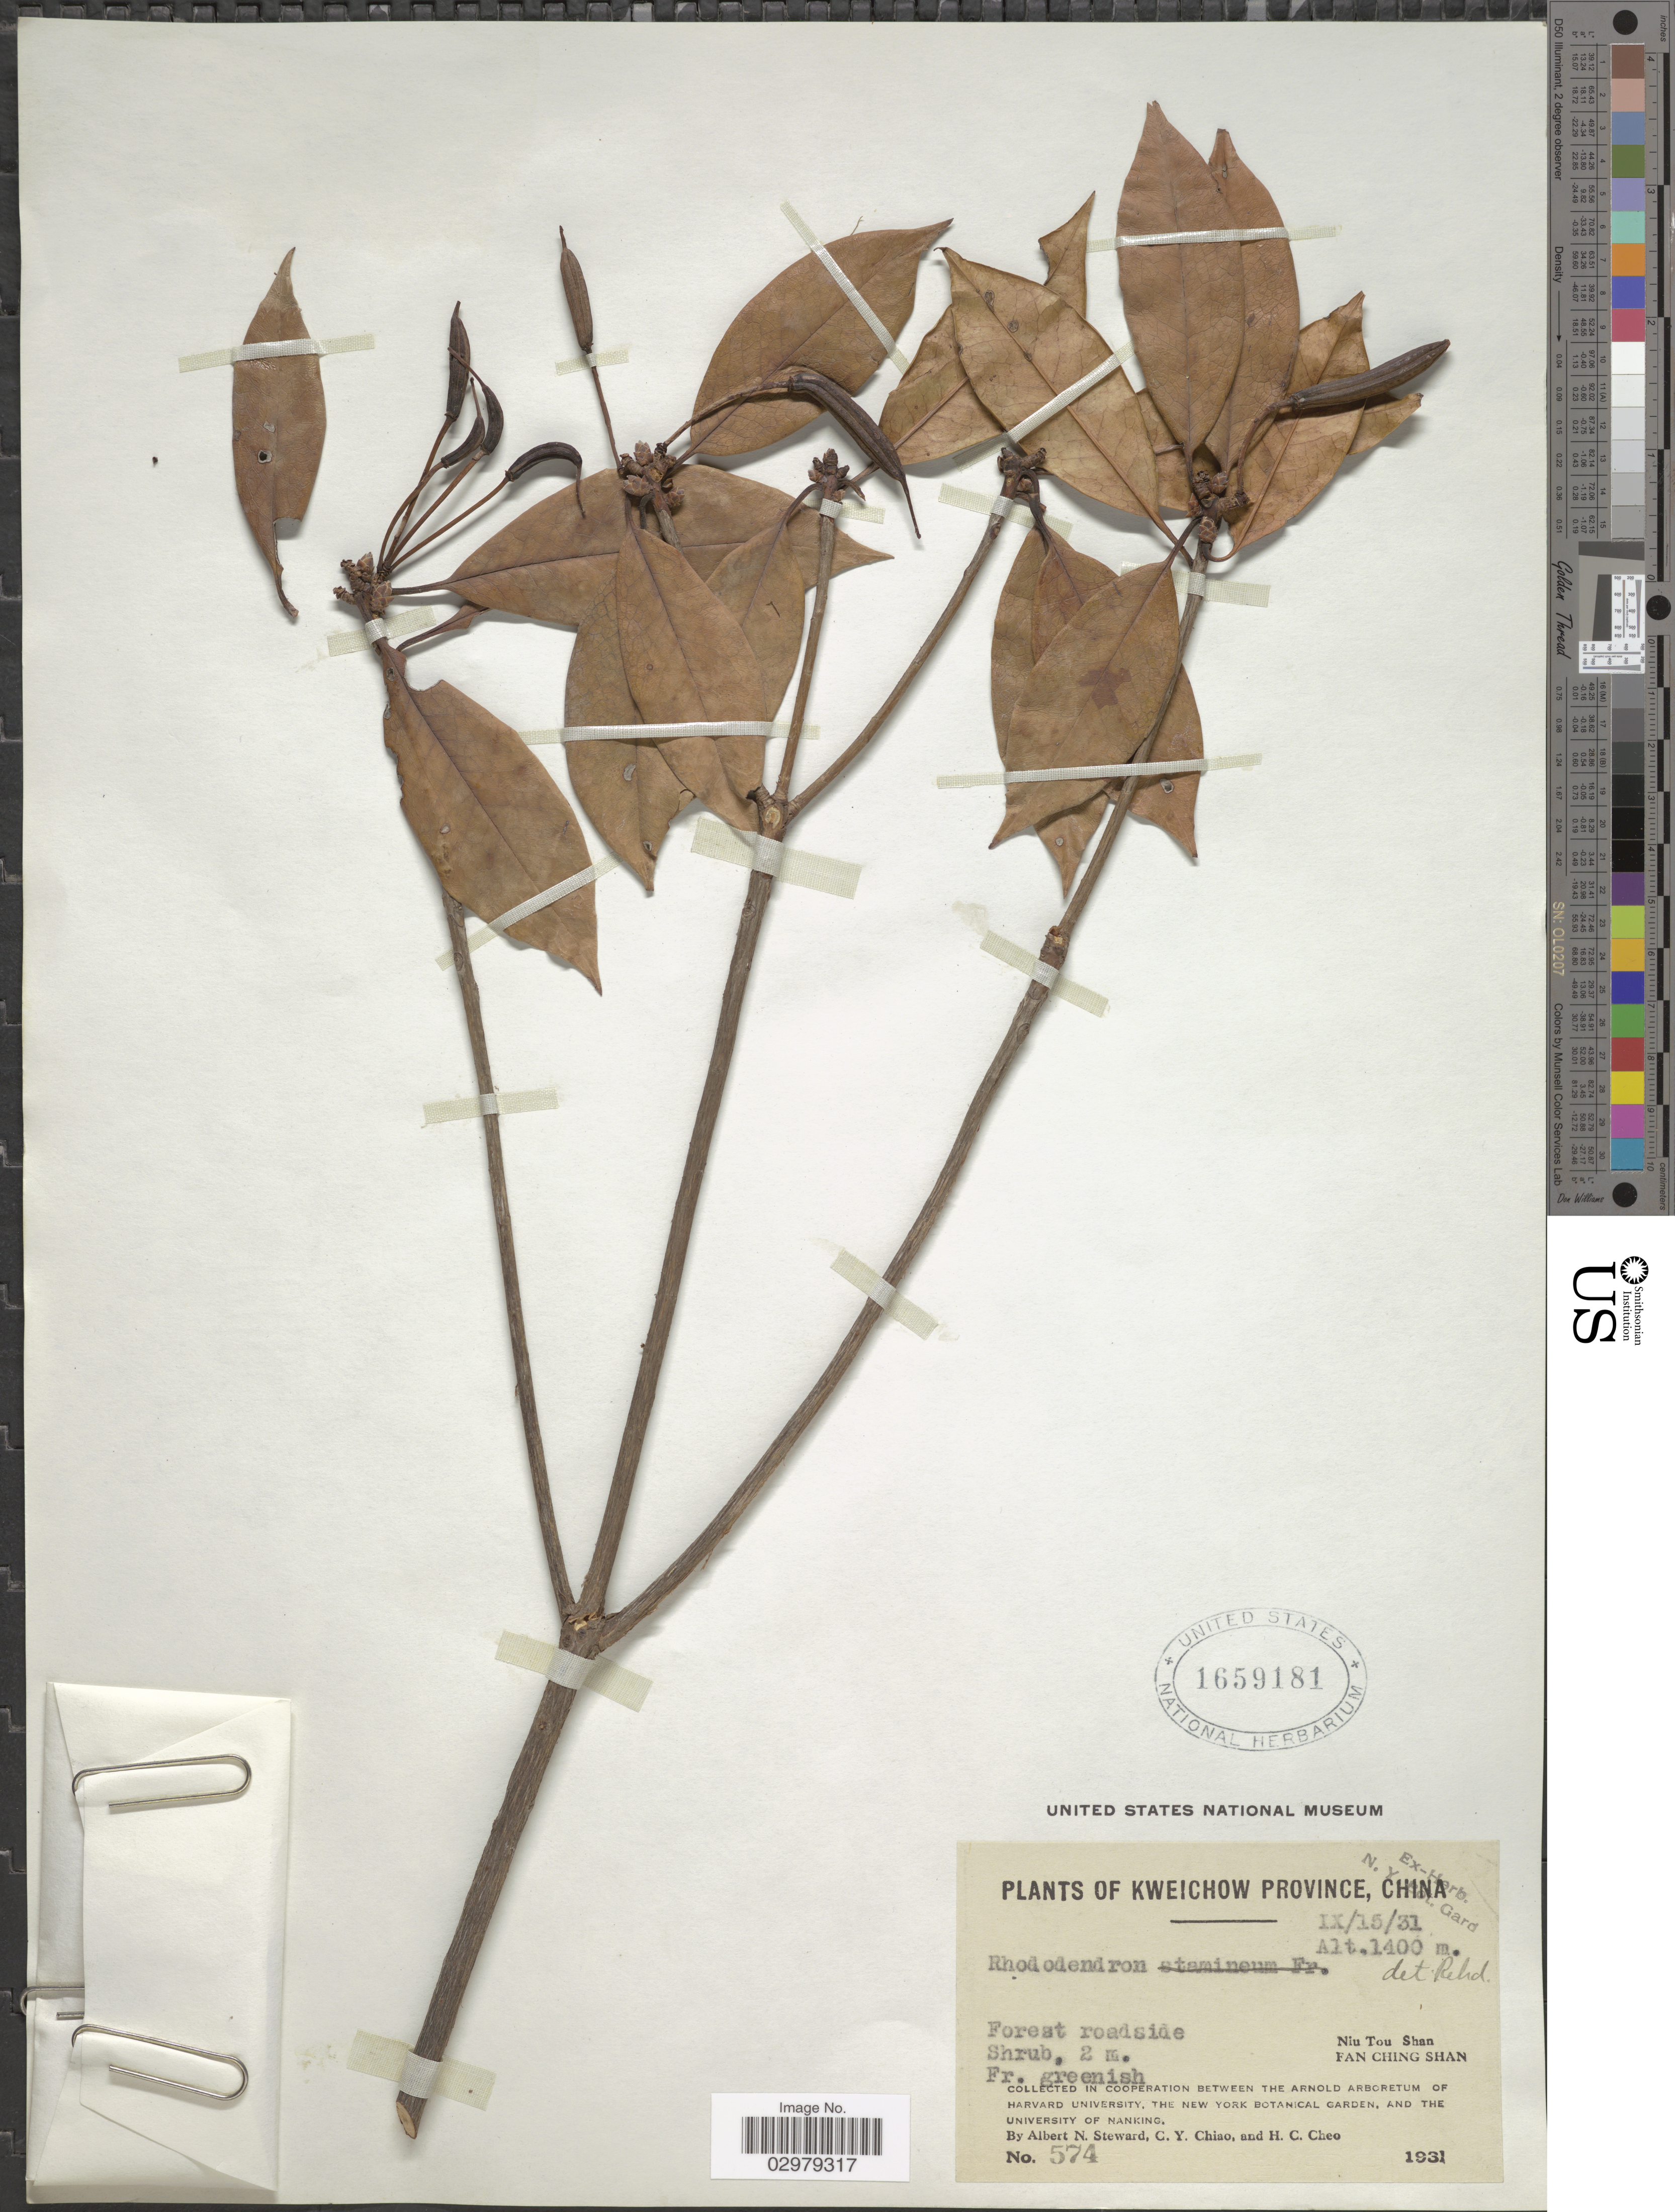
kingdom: Plantae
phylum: Tracheophyta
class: Magnoliopsida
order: Ericales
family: Ericaceae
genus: Rhododendron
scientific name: Rhododendron sp.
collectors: A. N. Steward, C. Y. Chiao & H. Cheo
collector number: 574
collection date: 1931-09-15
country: China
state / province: Guizhou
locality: Kweichow Province. Niu Tou Shan. Fan Ching Shan.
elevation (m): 1400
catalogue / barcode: US 1659181